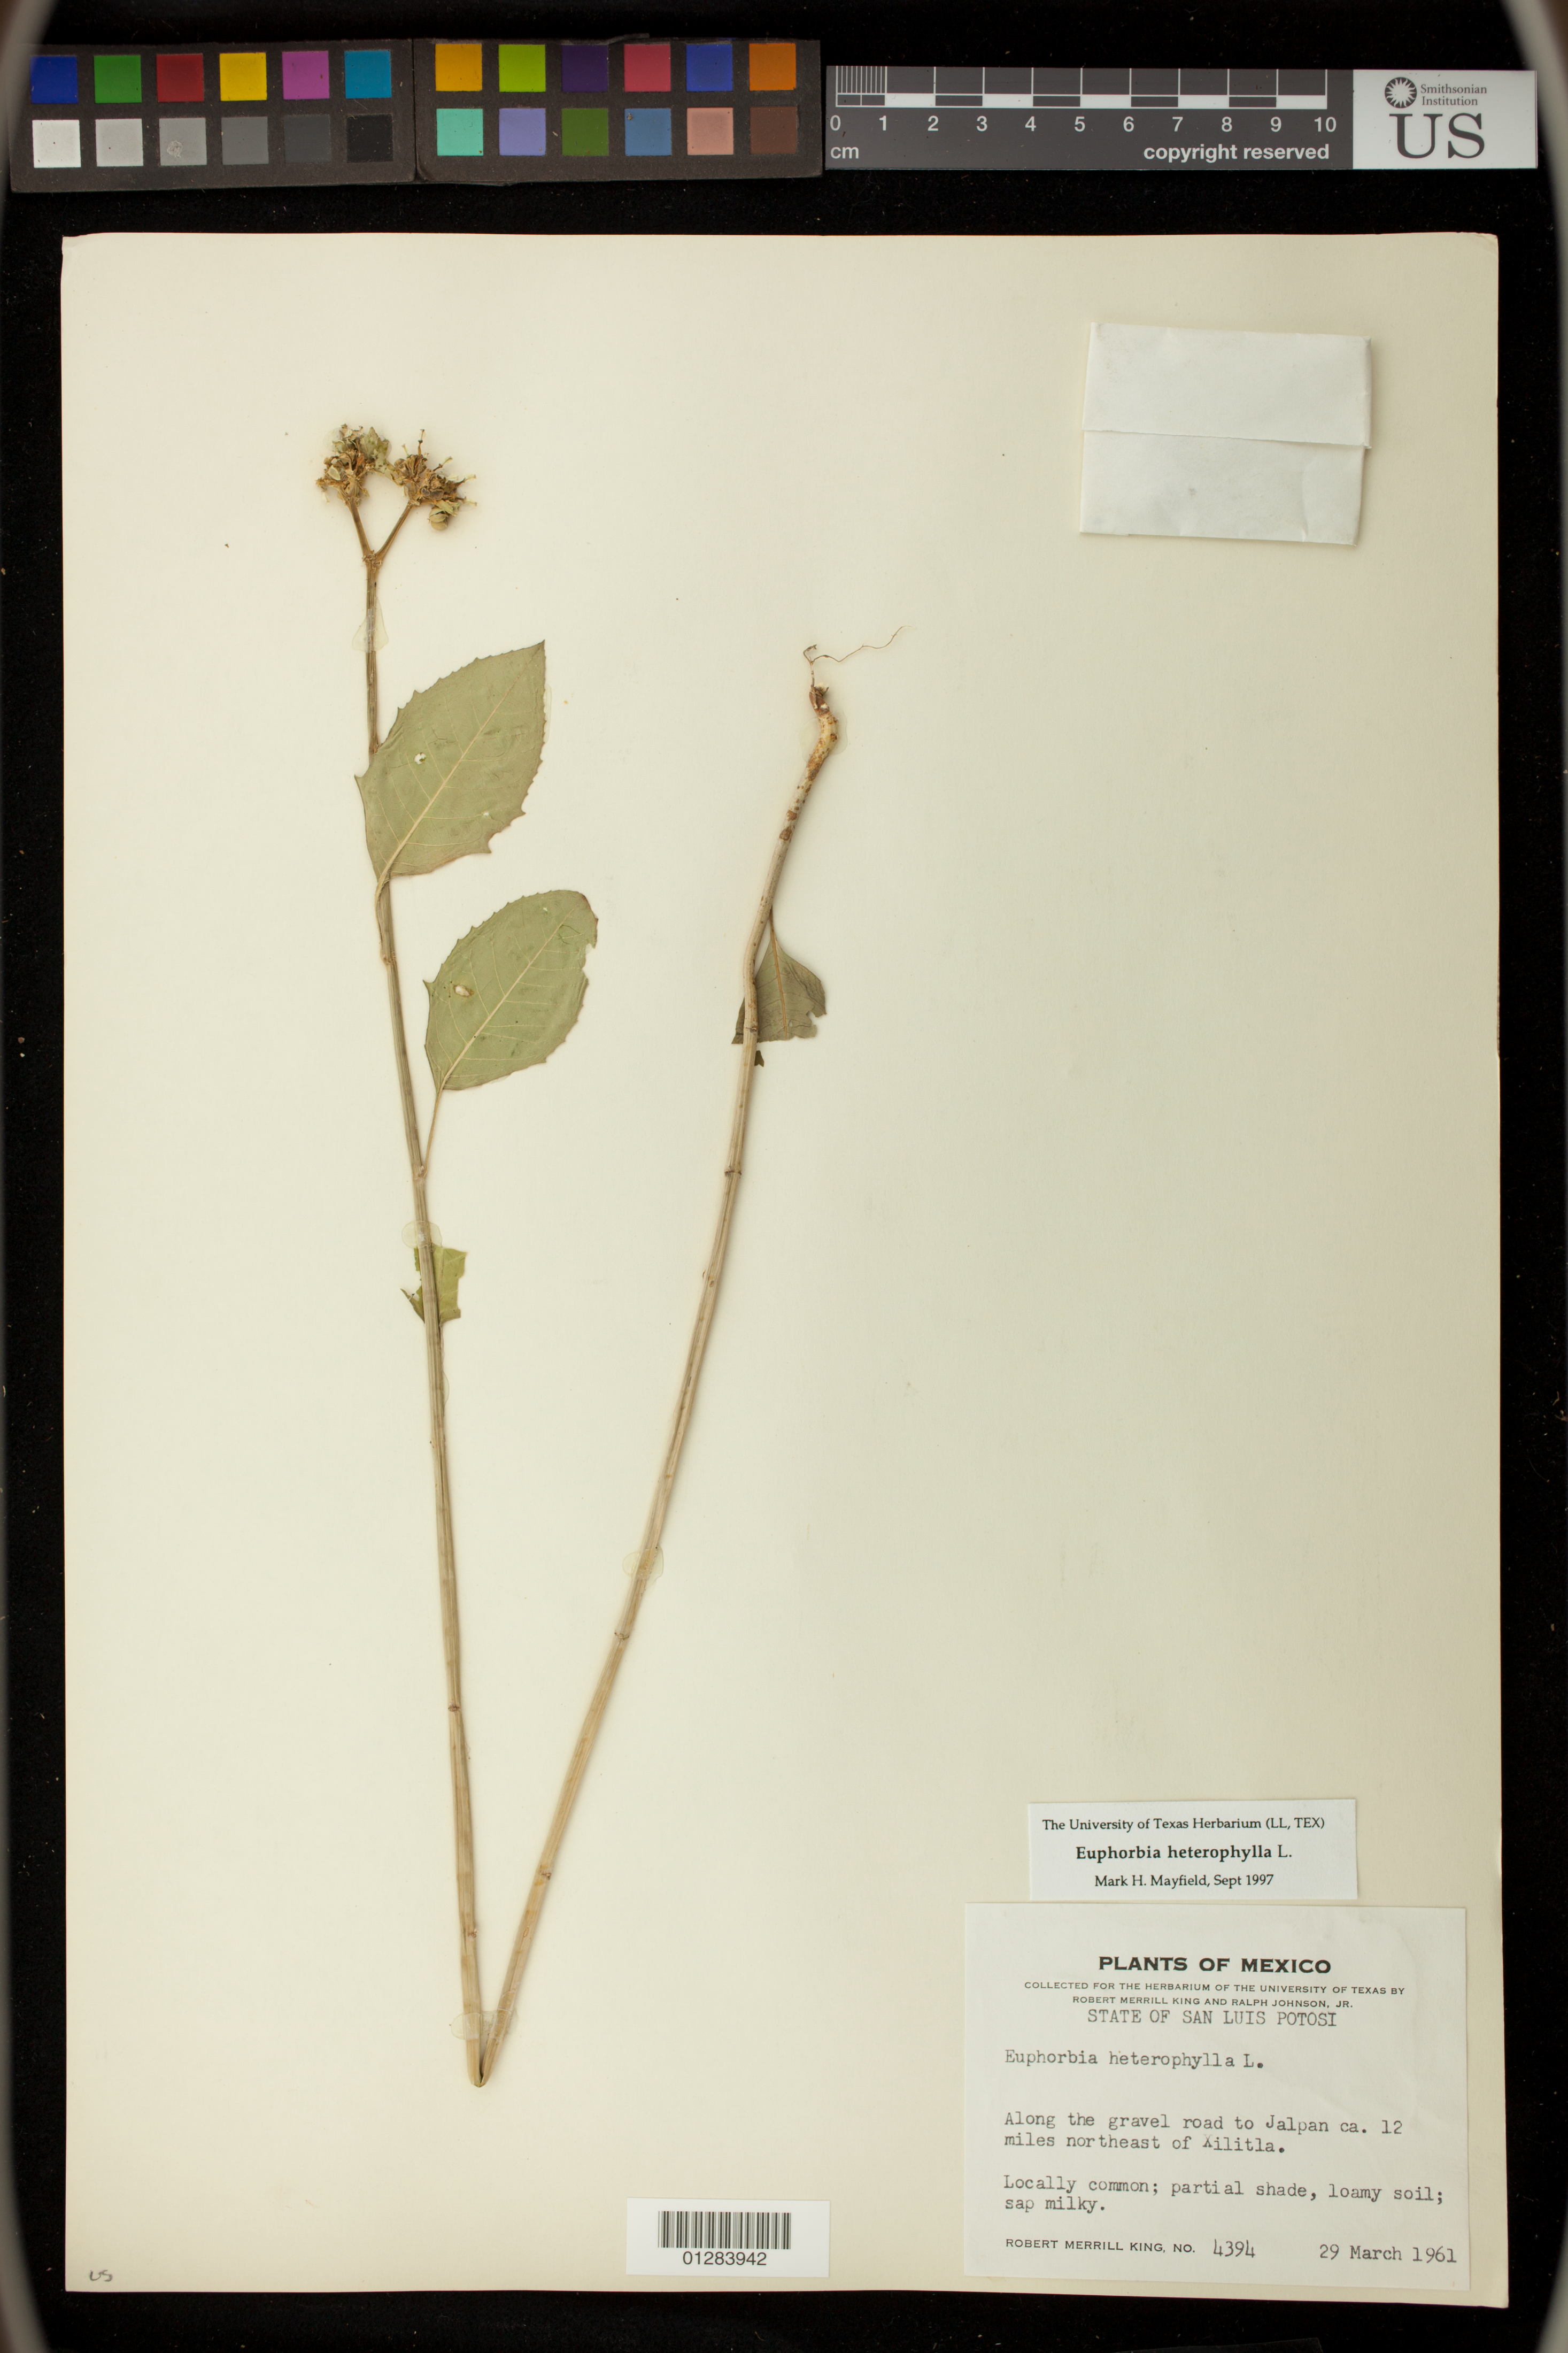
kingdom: Plantae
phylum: Tracheophyta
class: Magnoliopsida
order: Malpighiales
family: Euphorbiaceae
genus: Euphorbia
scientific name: Euphorbia heterophylla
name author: L.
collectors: R. M. King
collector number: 4394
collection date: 1961-03-29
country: Mexico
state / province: San Luis Potosi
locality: Along the gravel road to Jalpan ca. 12 miles northeast of Xilitla.